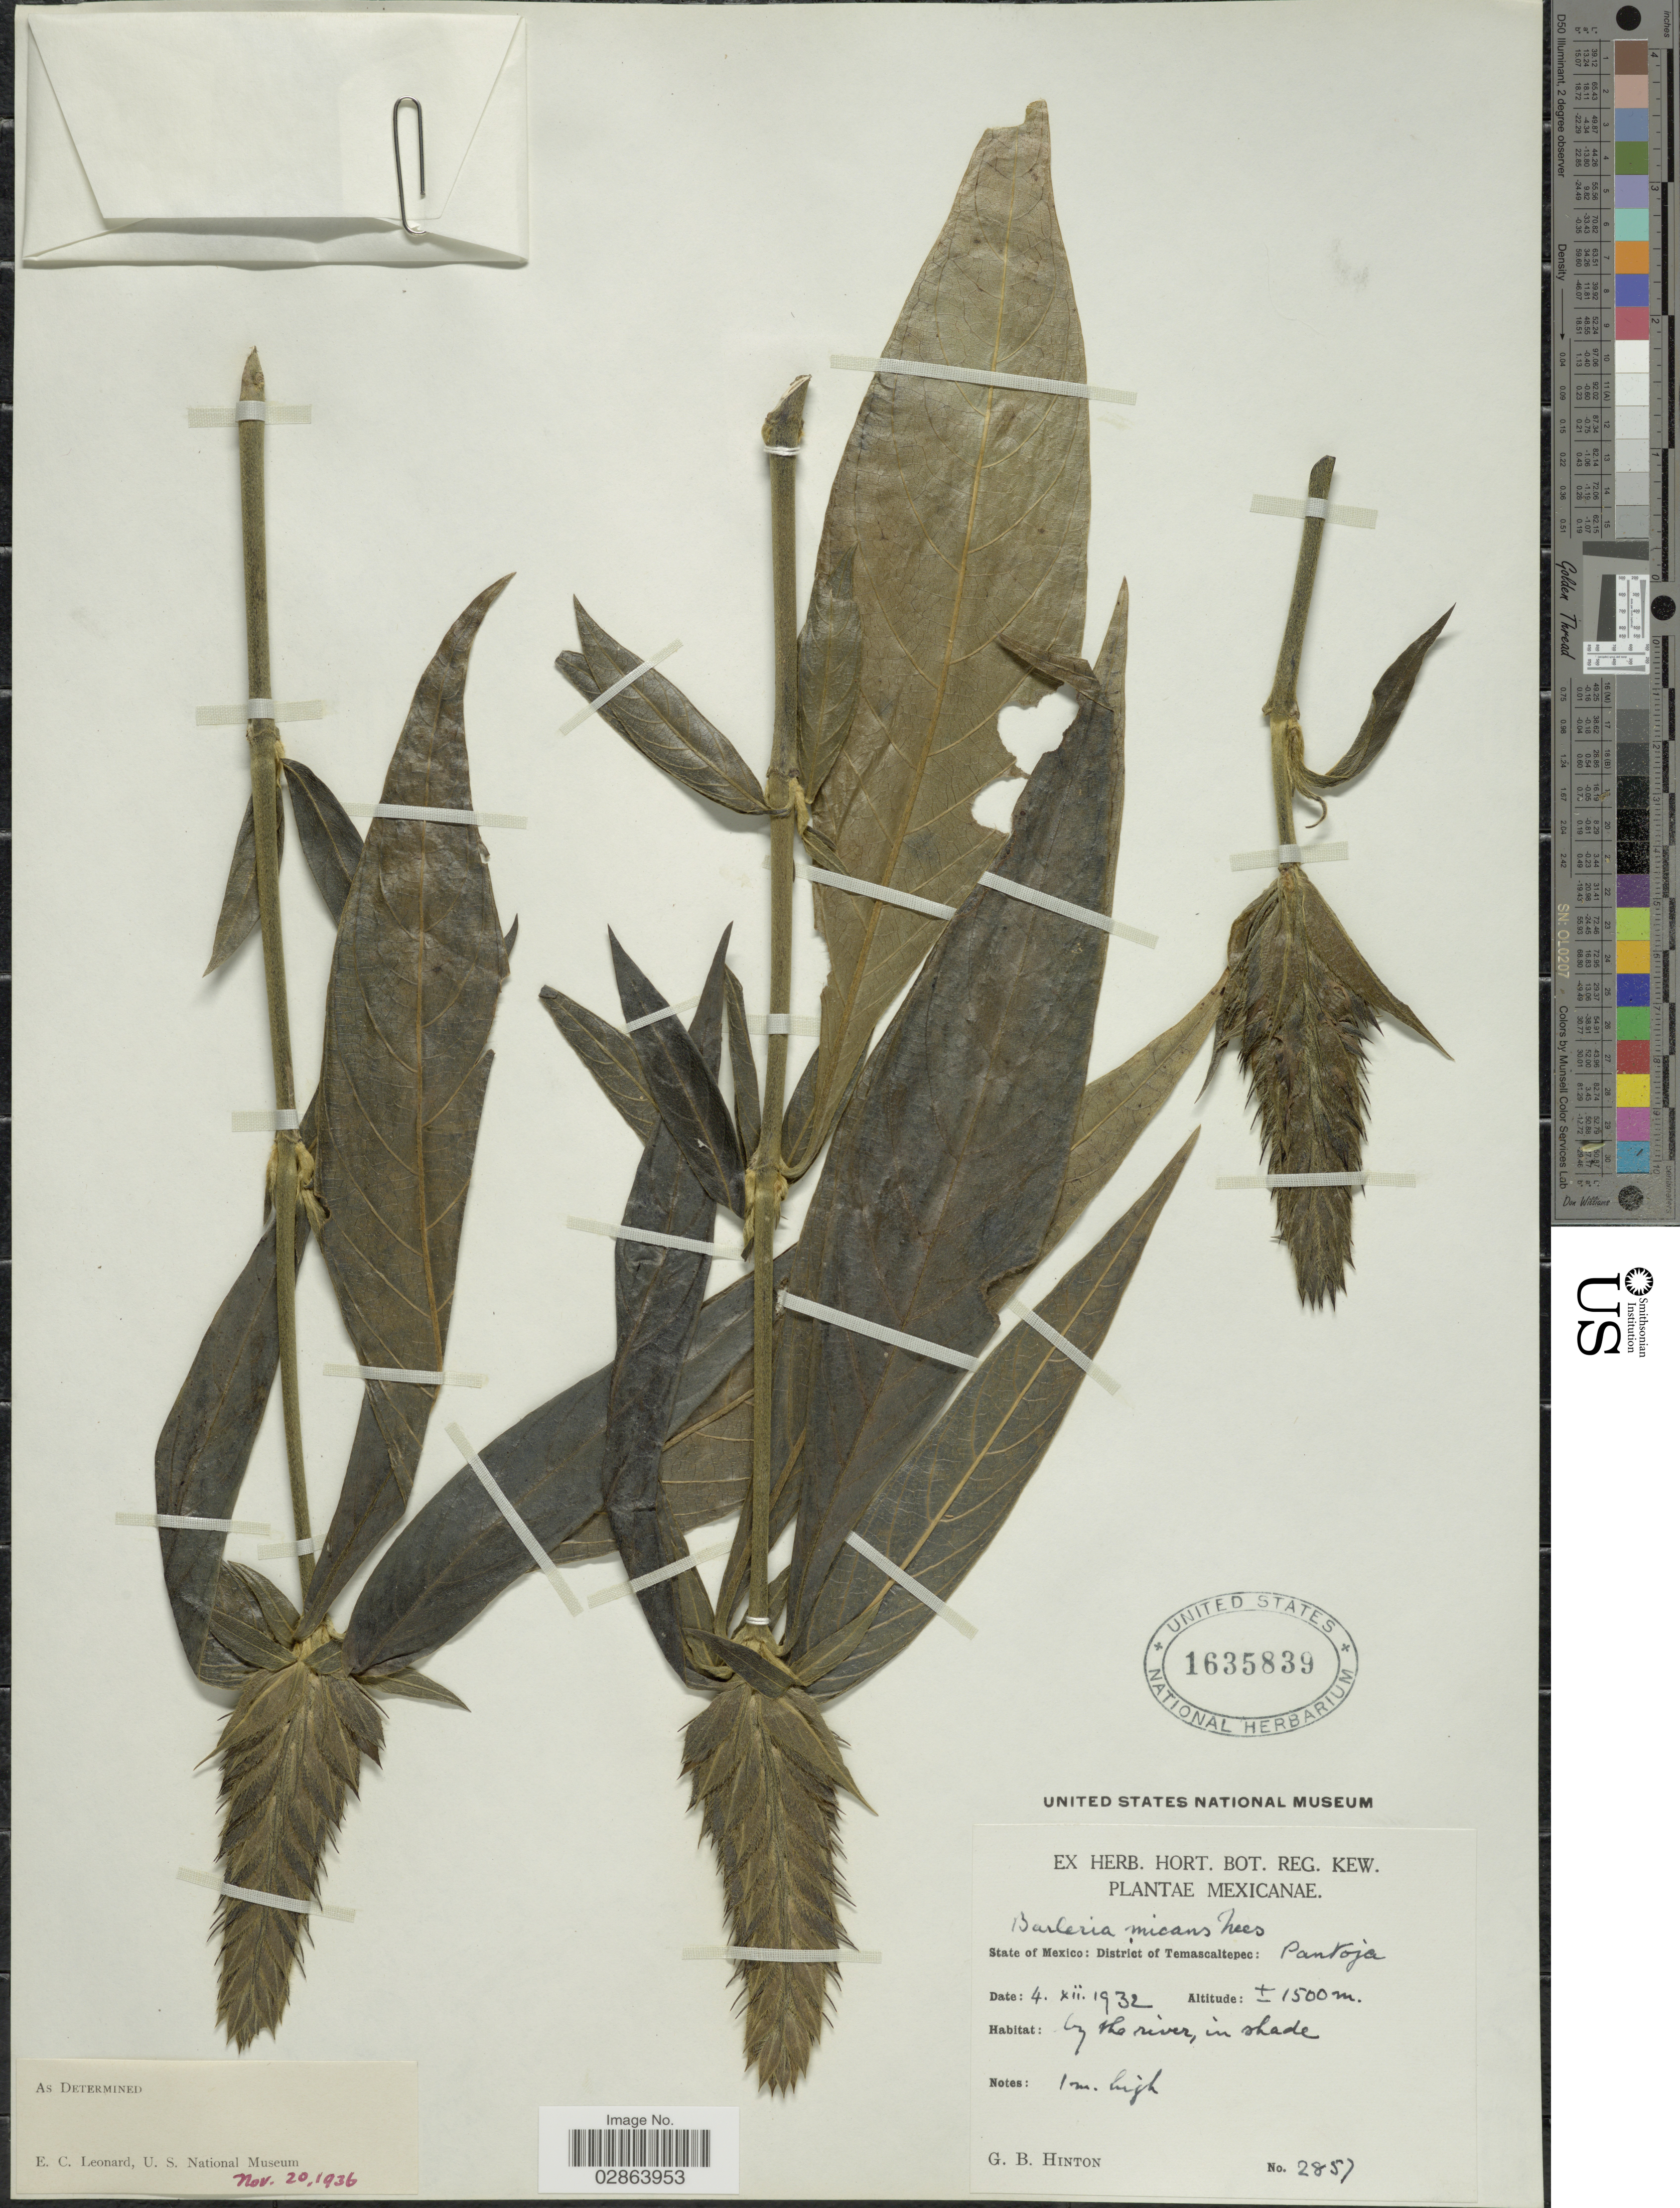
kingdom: Plantae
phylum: Tracheophyta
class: Magnoliopsida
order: Lamiales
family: Acanthaceae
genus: Barleria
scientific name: Barleria oenotheroides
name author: Dum. Cours.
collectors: G. B. Hinton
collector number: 2857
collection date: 1932-12-04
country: Mexico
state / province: México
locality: State of Mexico: District of Temascaltepec: Pantoja.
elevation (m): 1500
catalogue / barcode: US 1635839